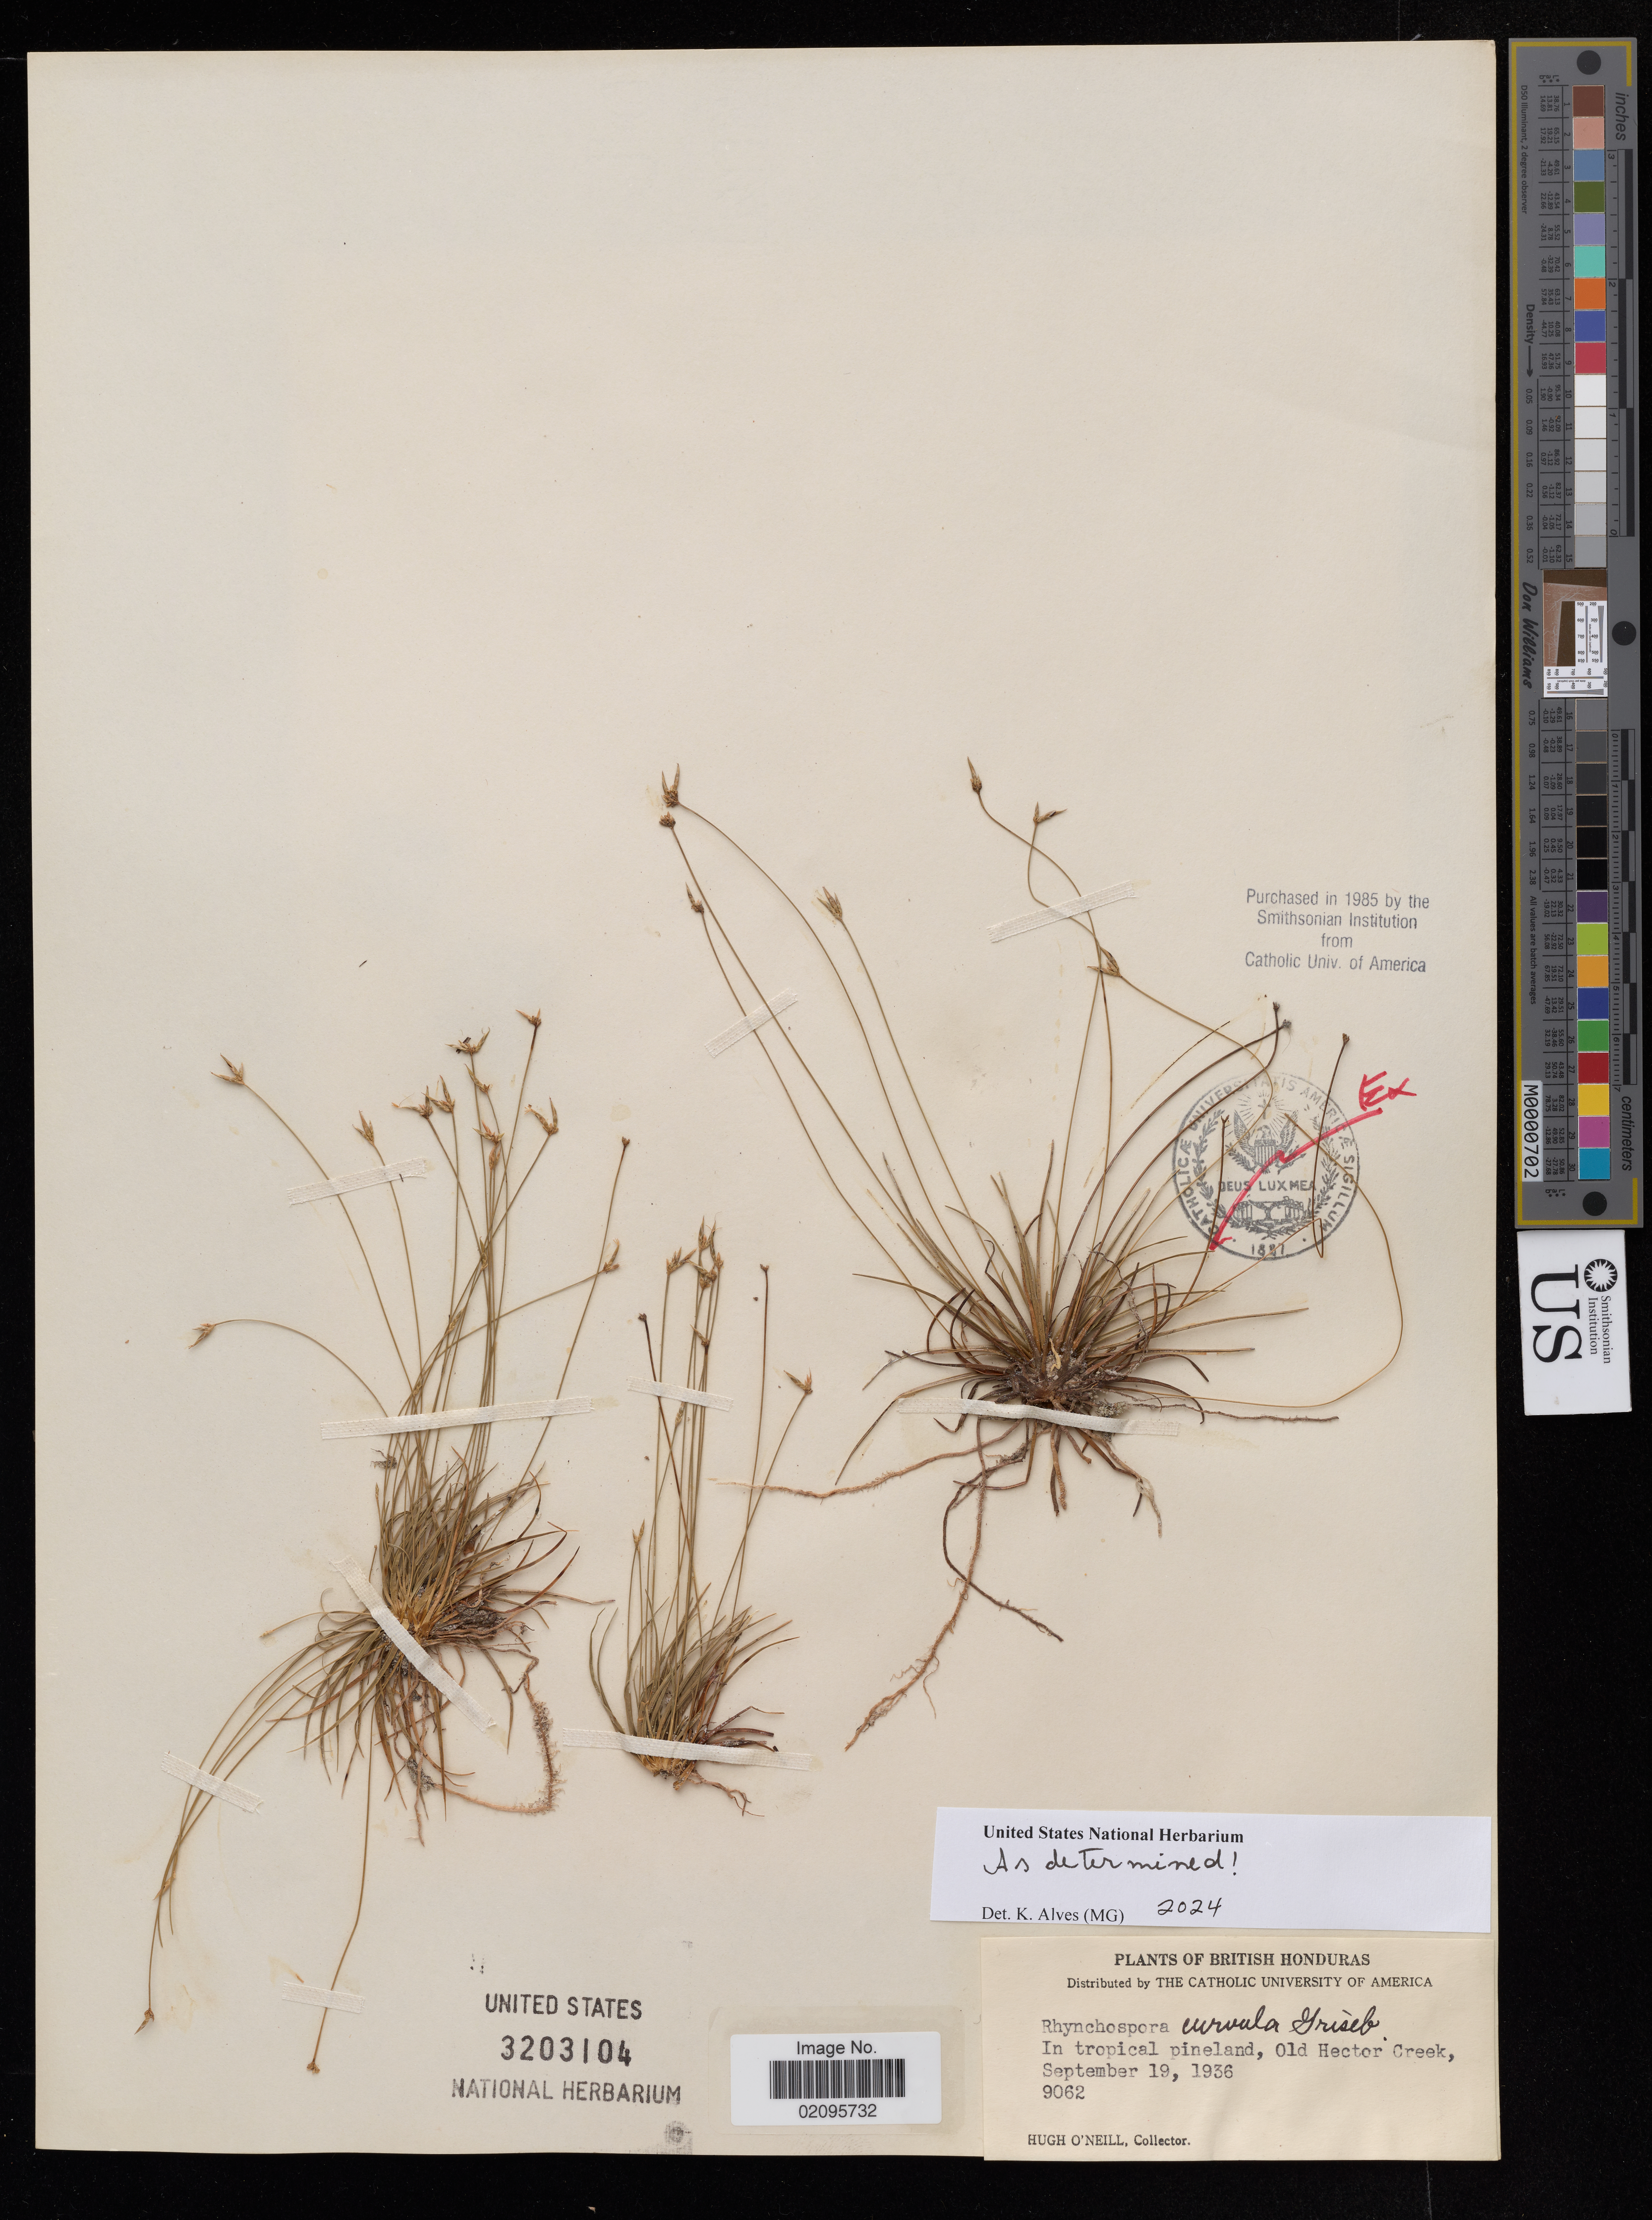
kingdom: Plantae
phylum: Tracheophyta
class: Liliopsida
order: Poales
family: Cyperaceae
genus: Rhynchospora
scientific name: Rhynchospora curvula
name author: Griseb.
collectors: H. O'Neill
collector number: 9062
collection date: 1936-09-19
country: Belize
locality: British Honduras, Old Hector Creek.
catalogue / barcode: US 3203104